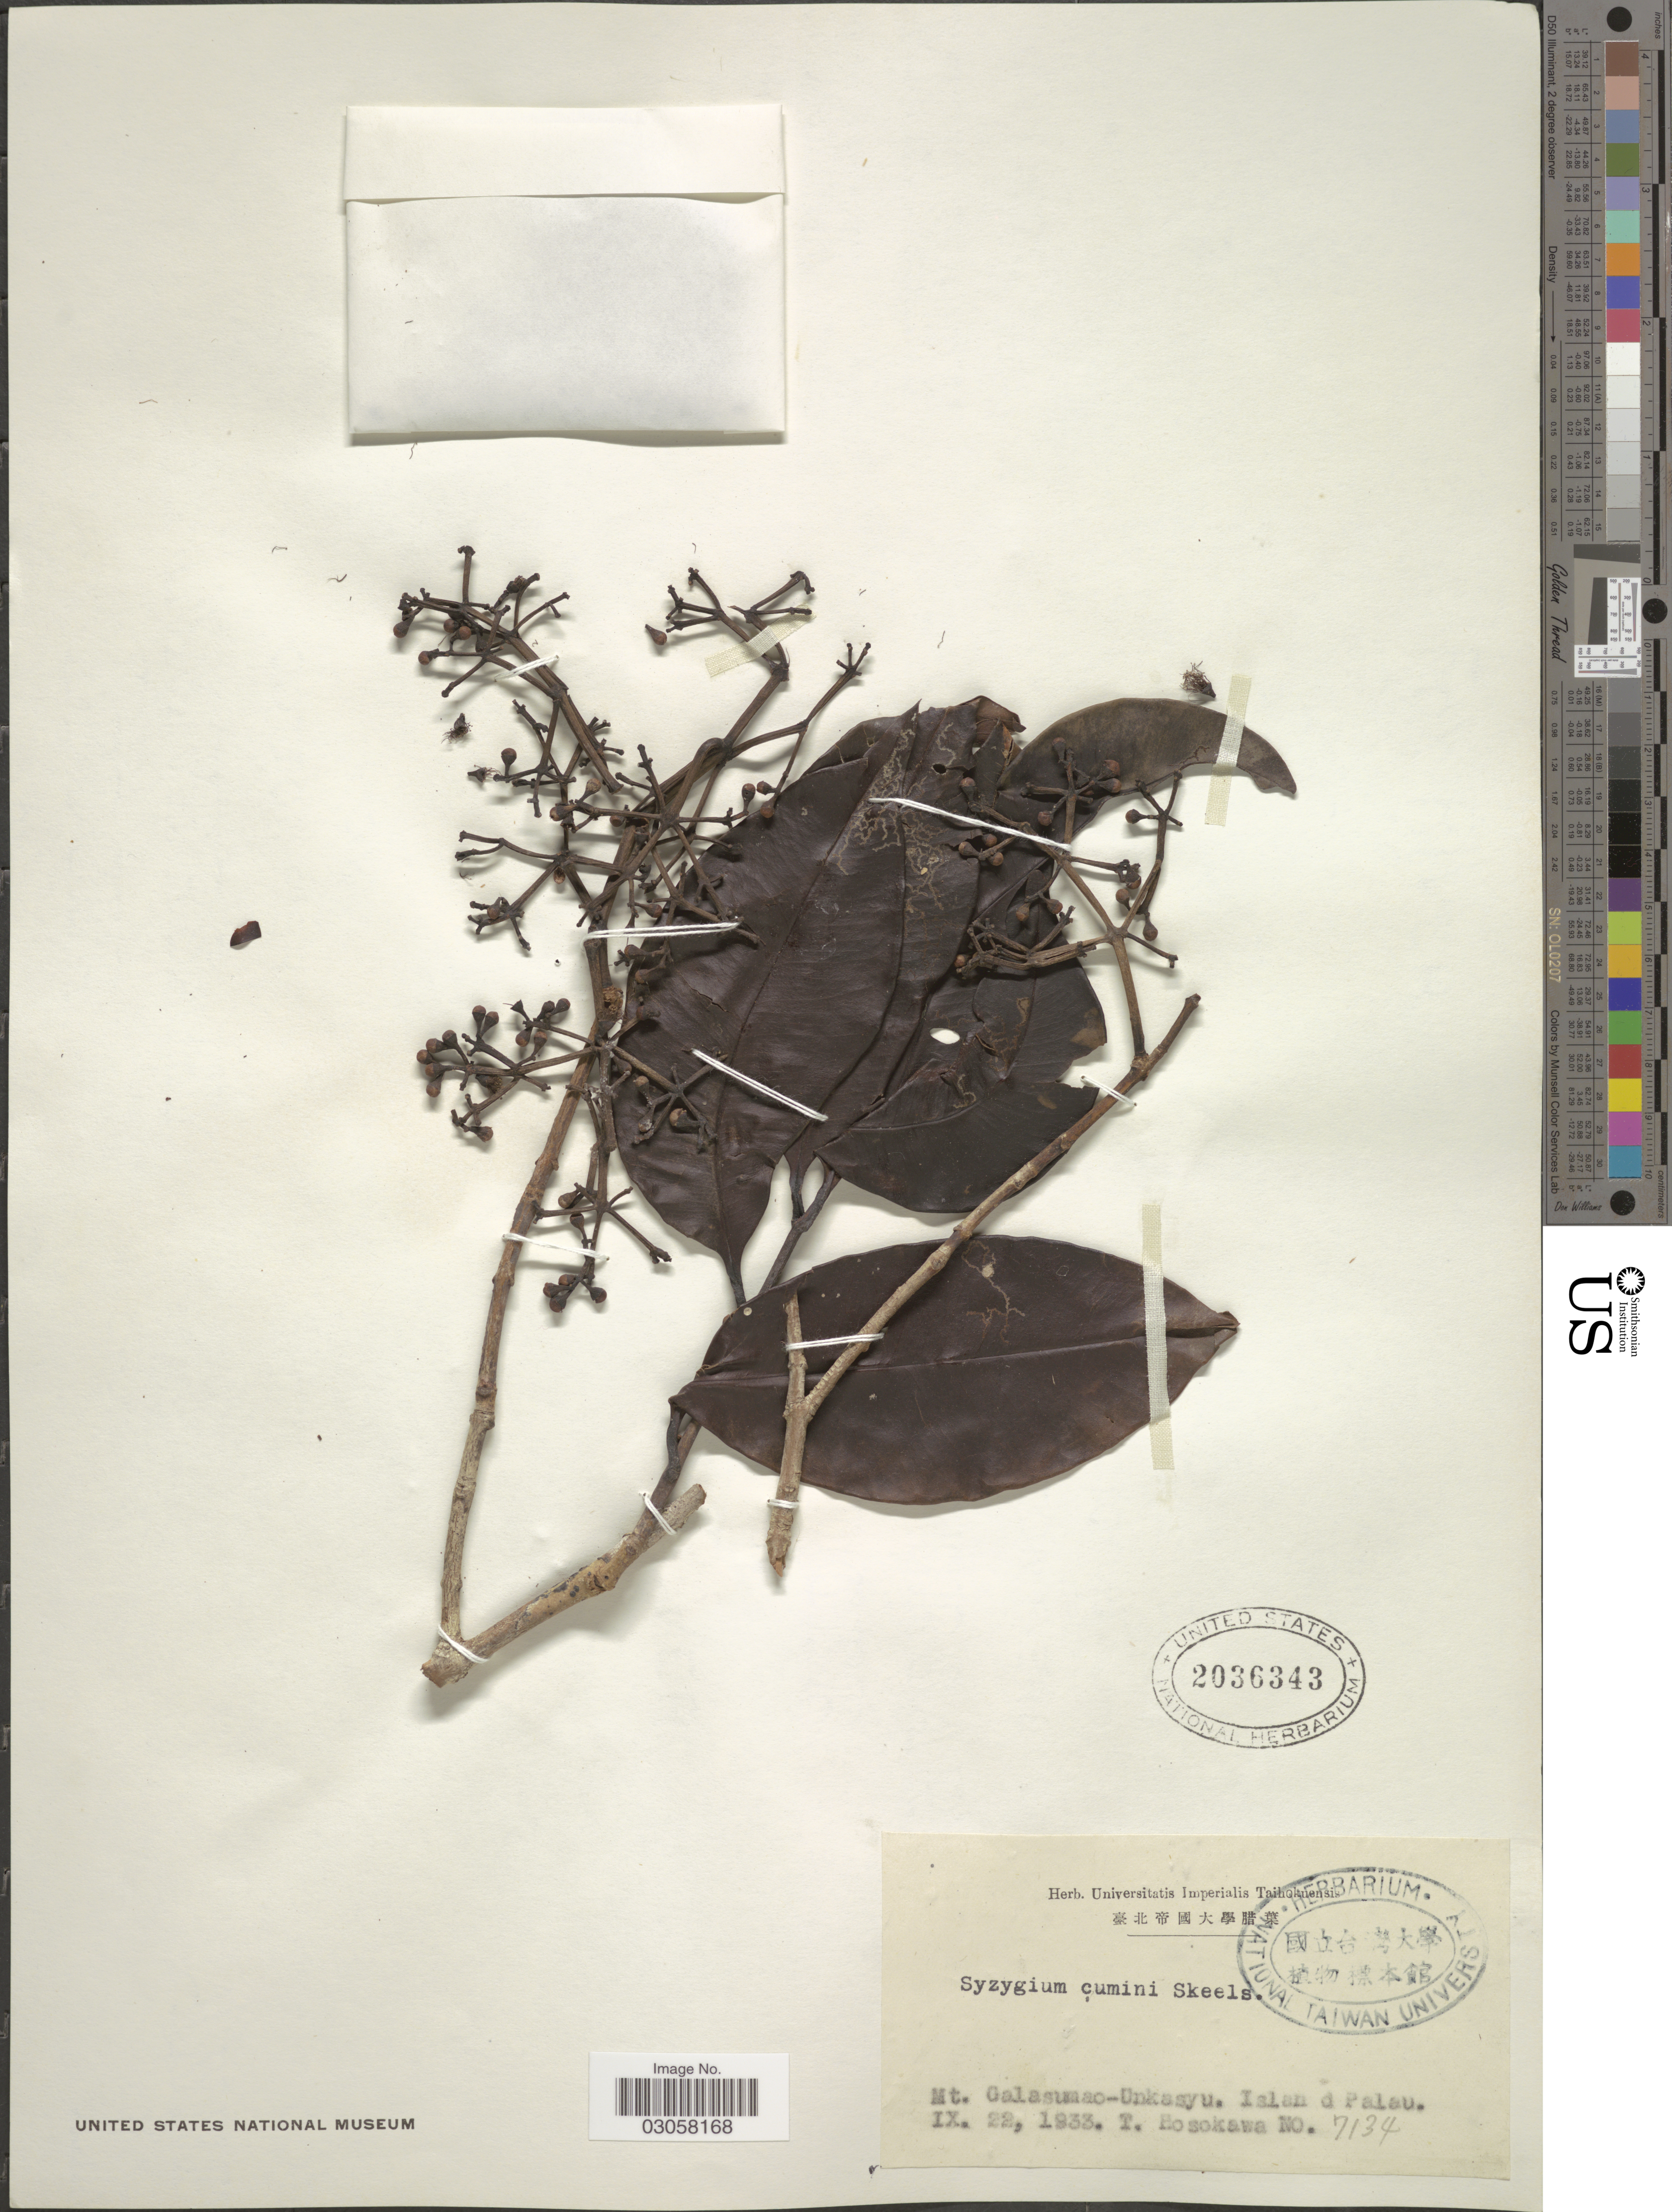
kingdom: Plantae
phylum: Tracheophyta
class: Magnoliopsida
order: Myrtales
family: Myrtaceae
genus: Syzygium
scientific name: Syzygium cumini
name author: (L.) Skeels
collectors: T. Hosokawa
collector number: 7134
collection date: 1933-09-22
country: Palau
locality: Mt. Galasumao-Unkasyu. Island Palau.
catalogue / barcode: US 2036343